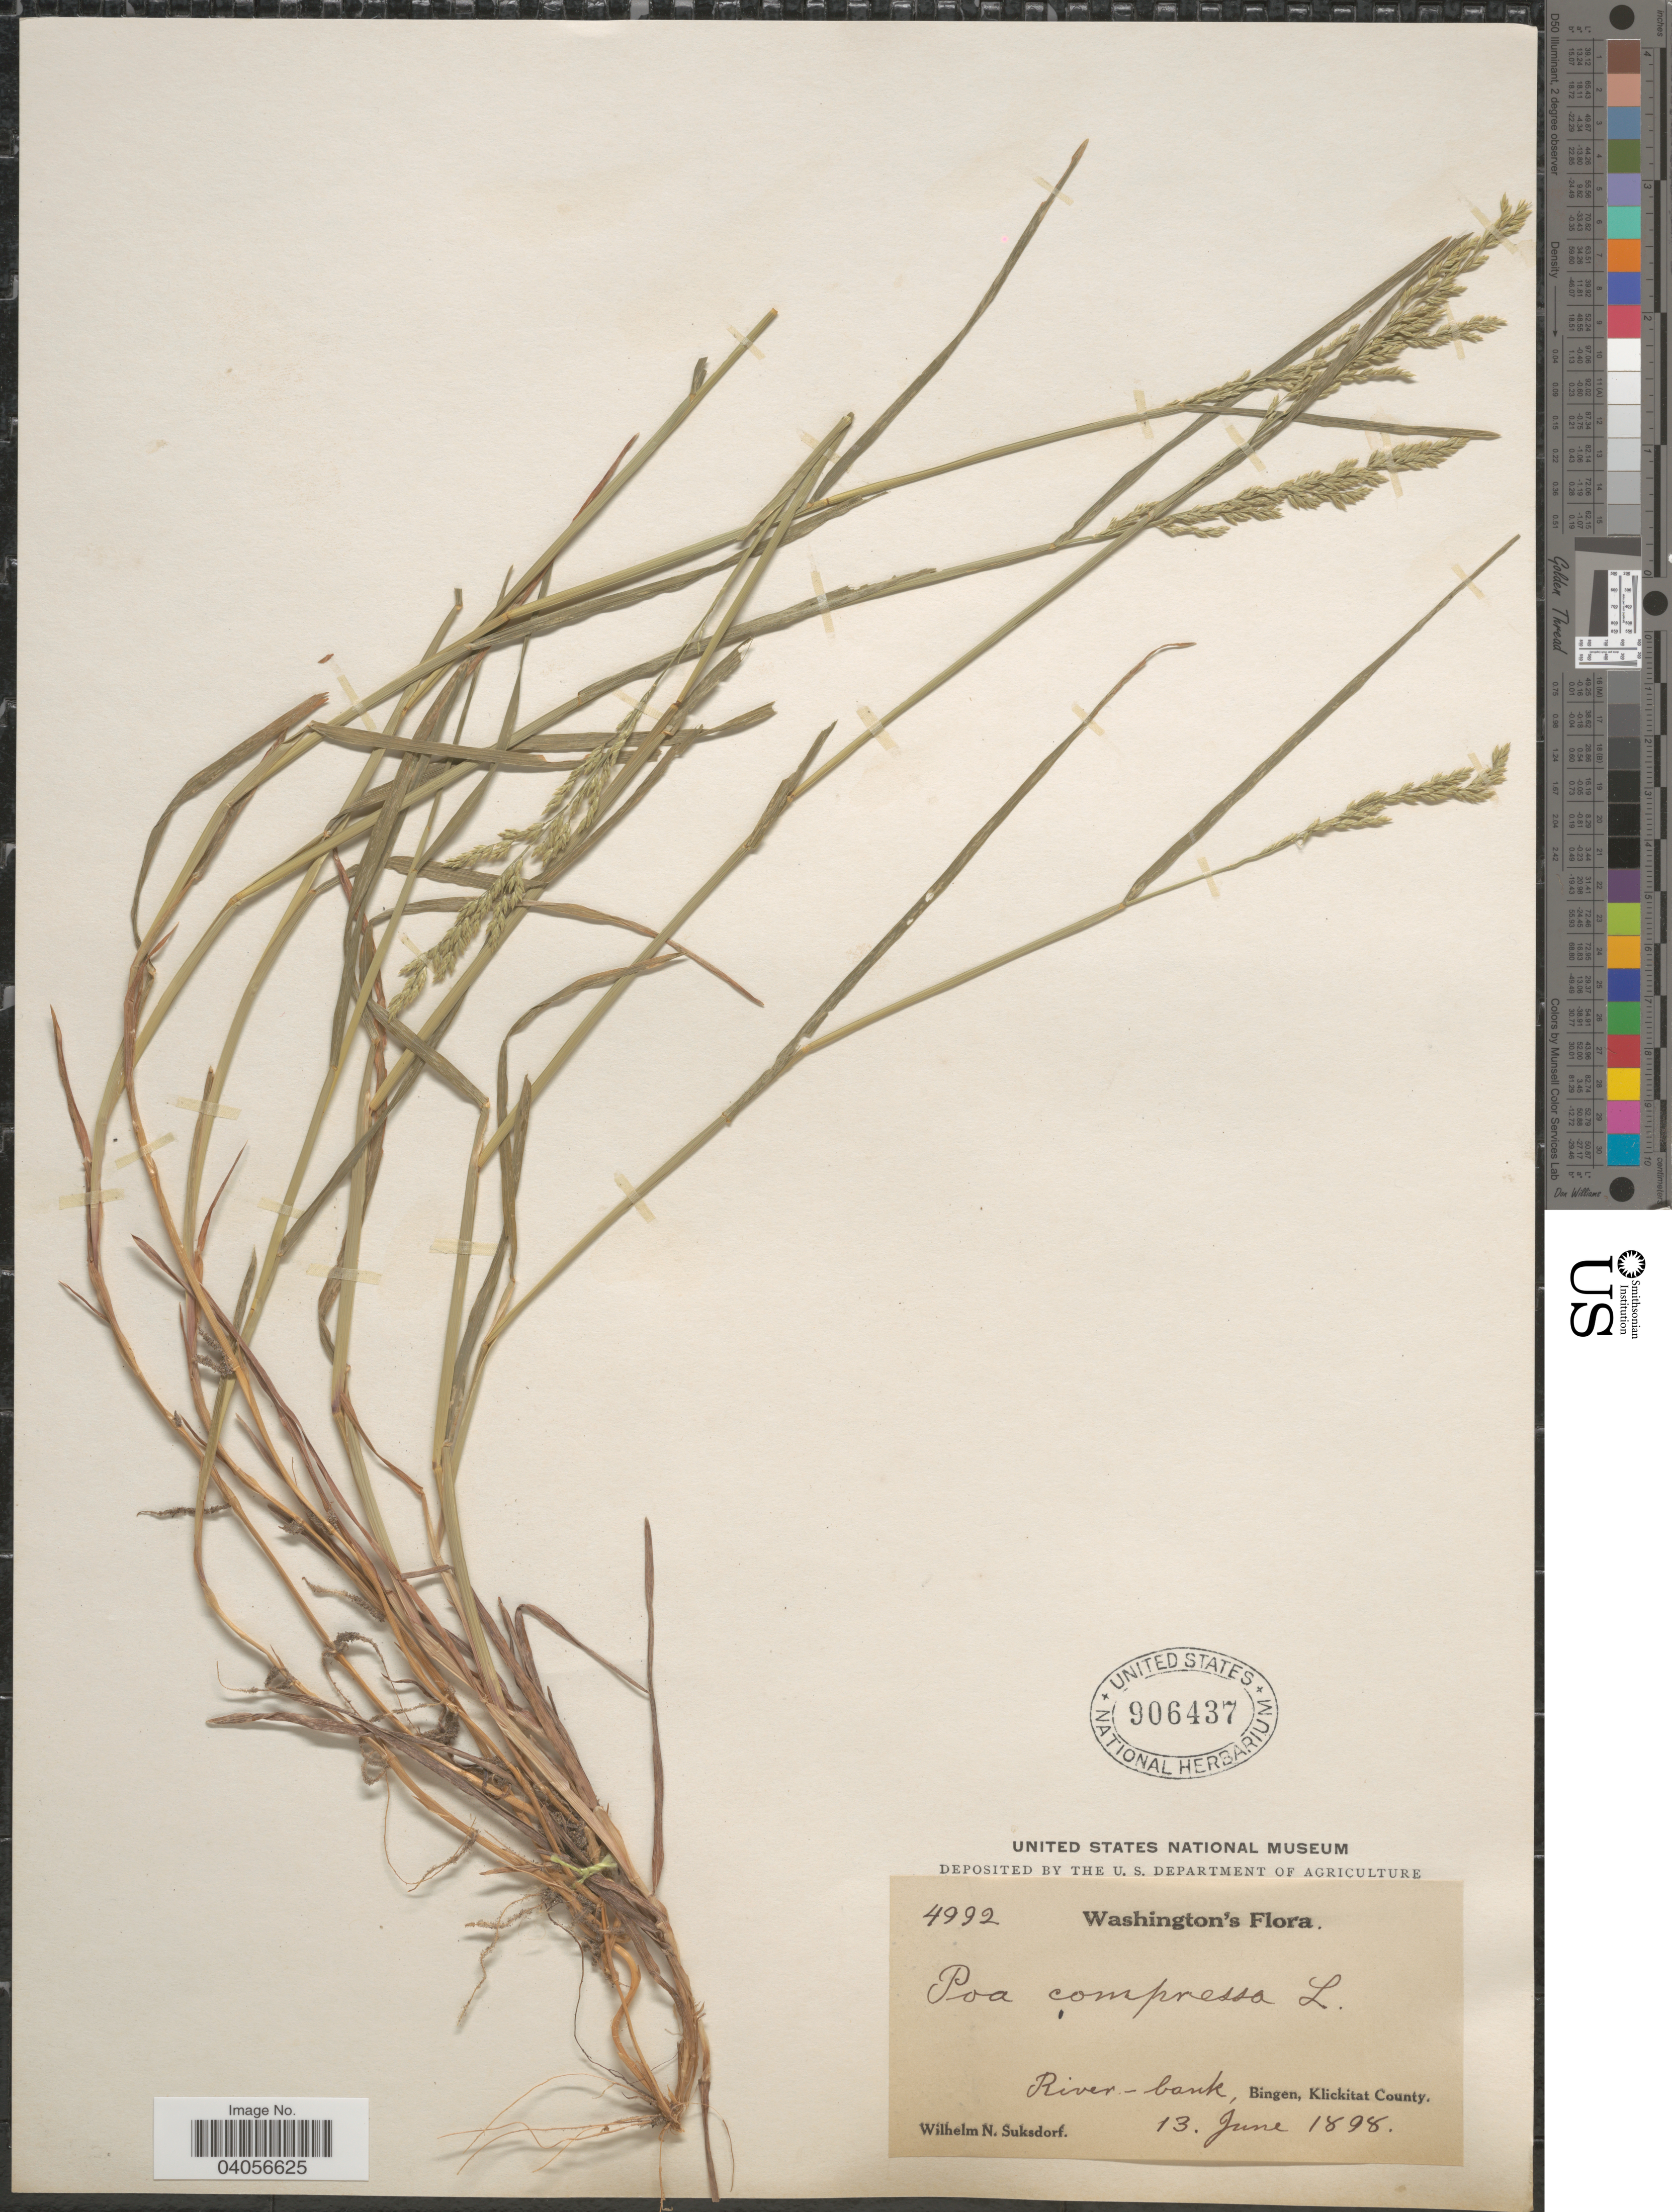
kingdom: Plantae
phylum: Tracheophyta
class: Liliopsida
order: Poales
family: Poaceae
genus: Poa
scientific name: Poa compressa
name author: L.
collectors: W. N. Suksdorf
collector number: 4992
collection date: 1898-06-13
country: United States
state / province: Washington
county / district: Klickitat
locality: River-bank, Bingen, Klickitat County.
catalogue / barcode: US 906437